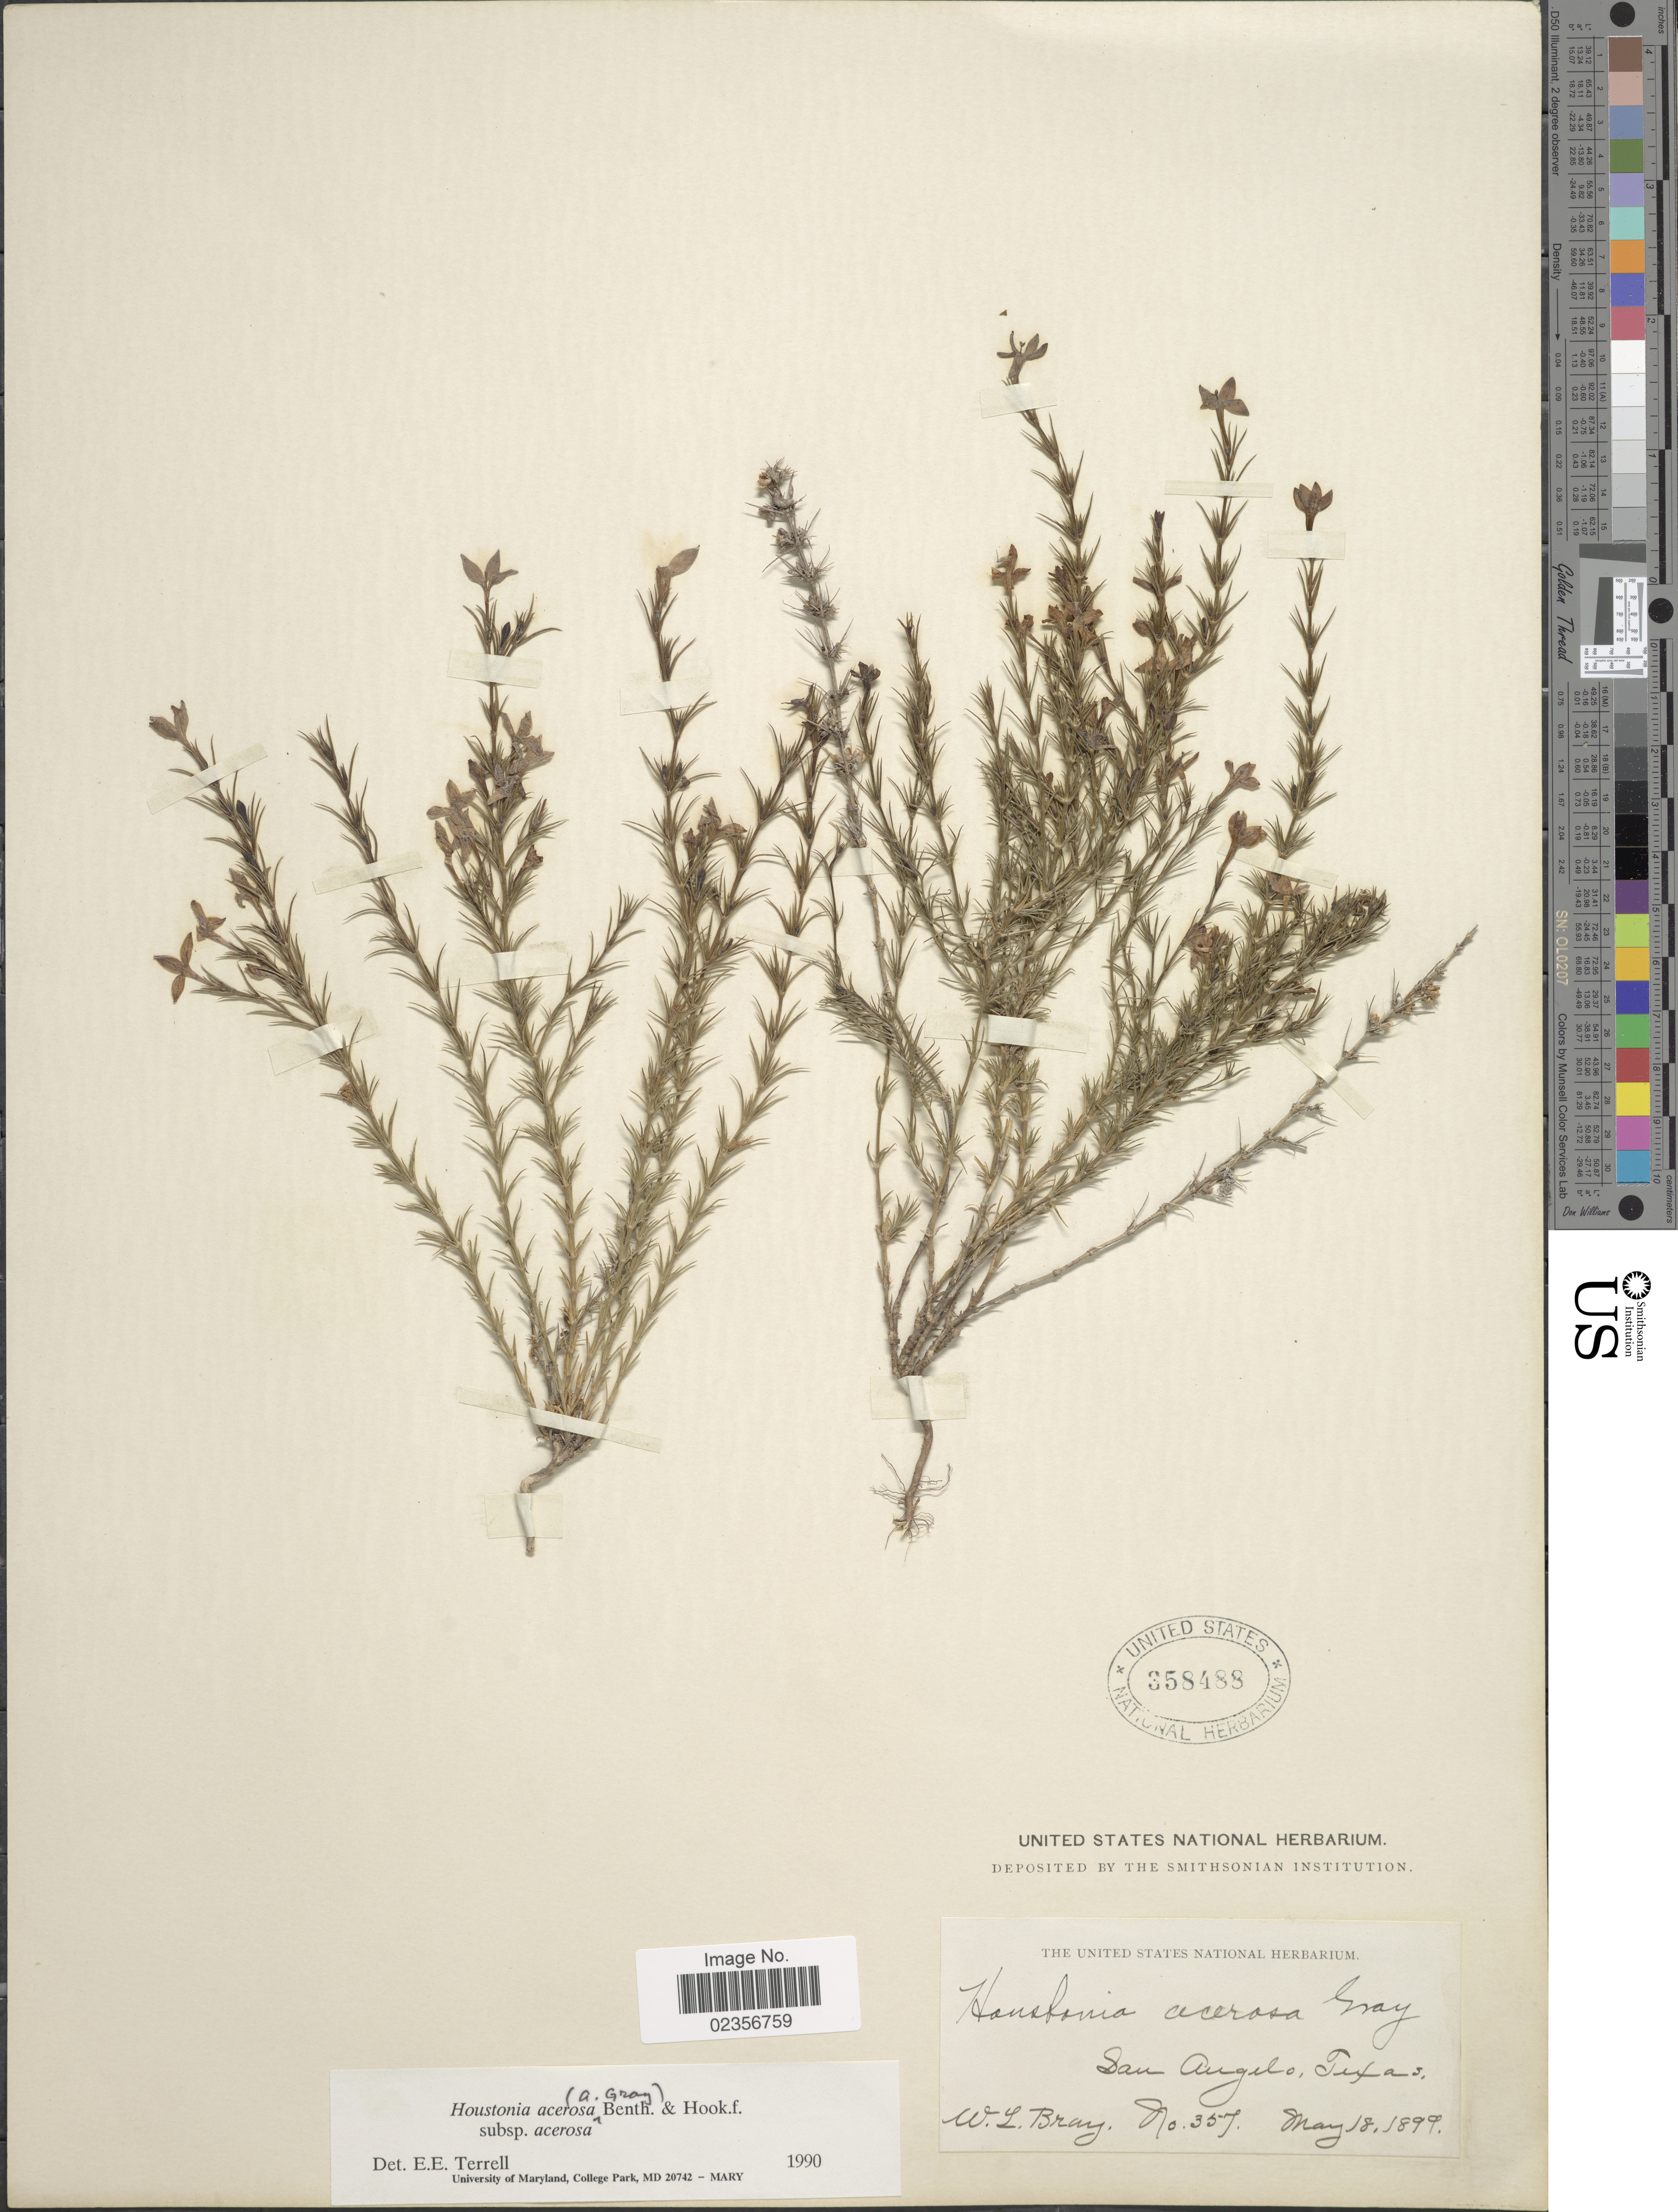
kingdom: Plantae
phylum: Tracheophyta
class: Magnoliopsida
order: Gentianales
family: Rubiaceae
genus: Houstonia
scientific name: Houstonia acerosa var. acerosa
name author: (A. Gray) Benth. & Hook. f.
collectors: W. L. Bray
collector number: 357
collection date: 1899-05-18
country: United States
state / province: Texas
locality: San Angelo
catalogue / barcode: US 358488